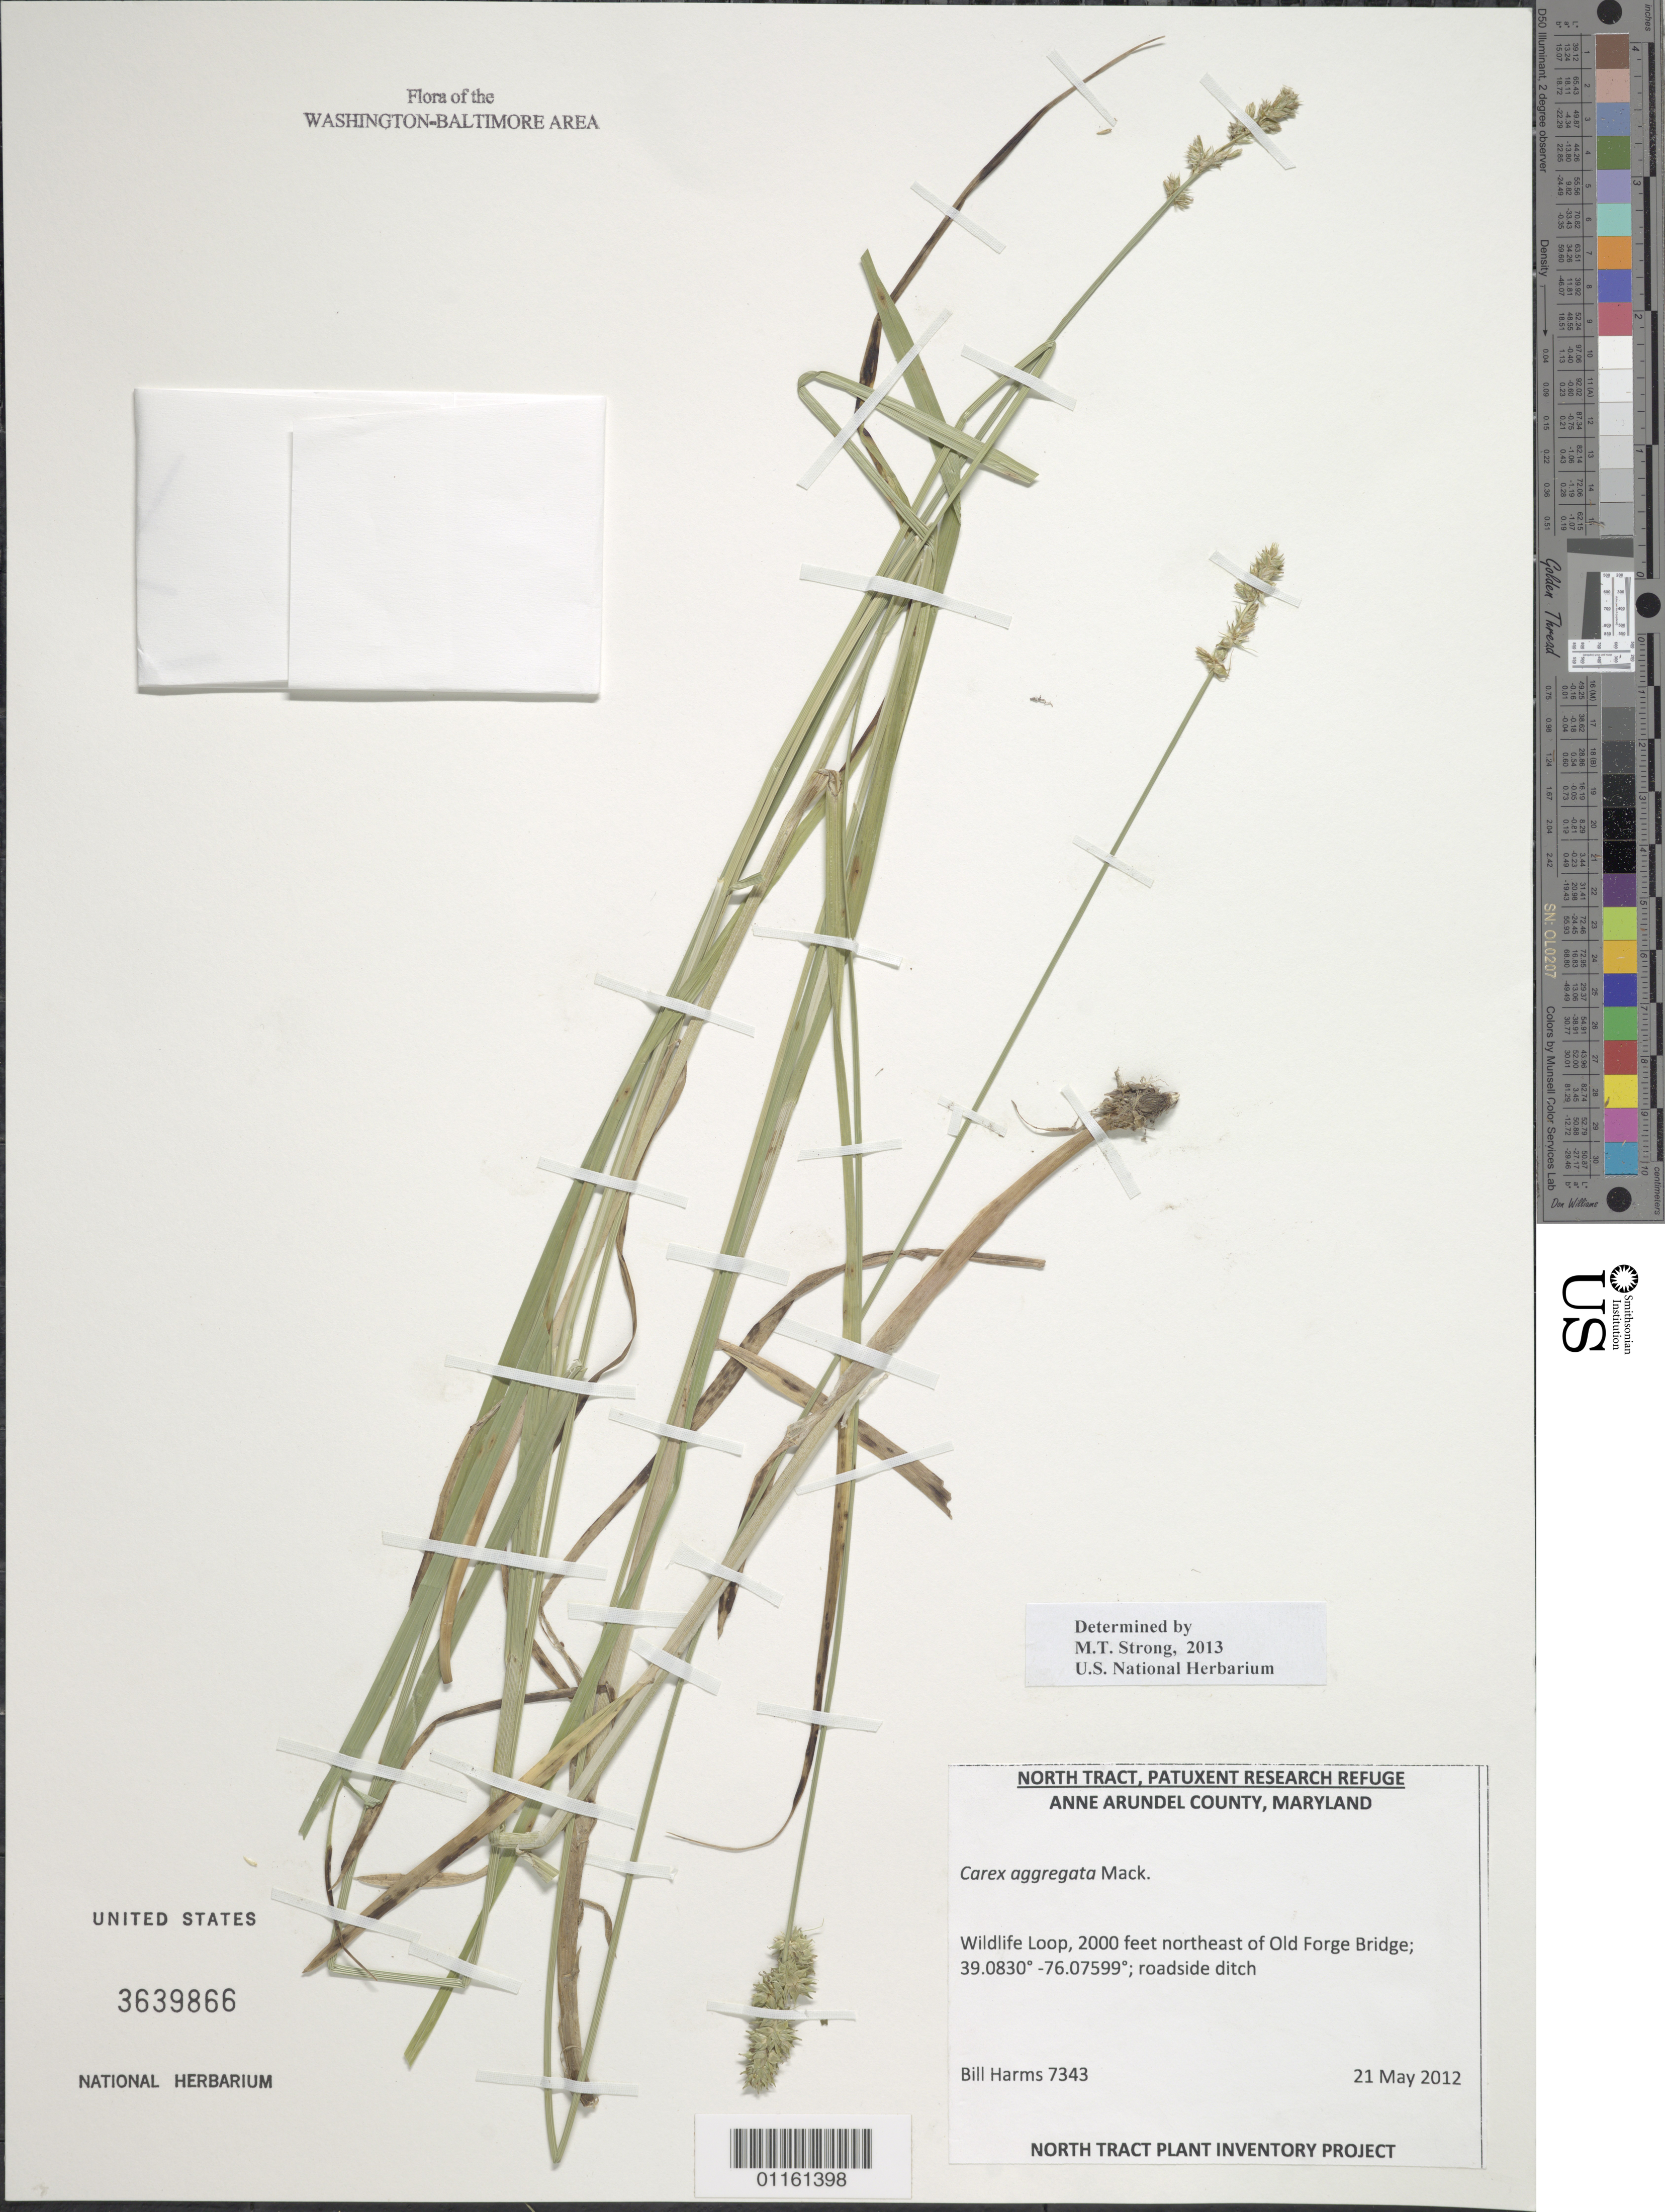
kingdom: Plantae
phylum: Tracheophyta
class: Liliopsida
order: Poales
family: Cyperaceae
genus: Carex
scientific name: Carex aggregata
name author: Mack.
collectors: B. Harms & J. Worth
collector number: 7343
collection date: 2012-05-21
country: United States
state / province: Maryland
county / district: Anne Arundel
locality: Wildlife Loop, 2000 feet northeast of Old Forge Bridge.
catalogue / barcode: US 3639866